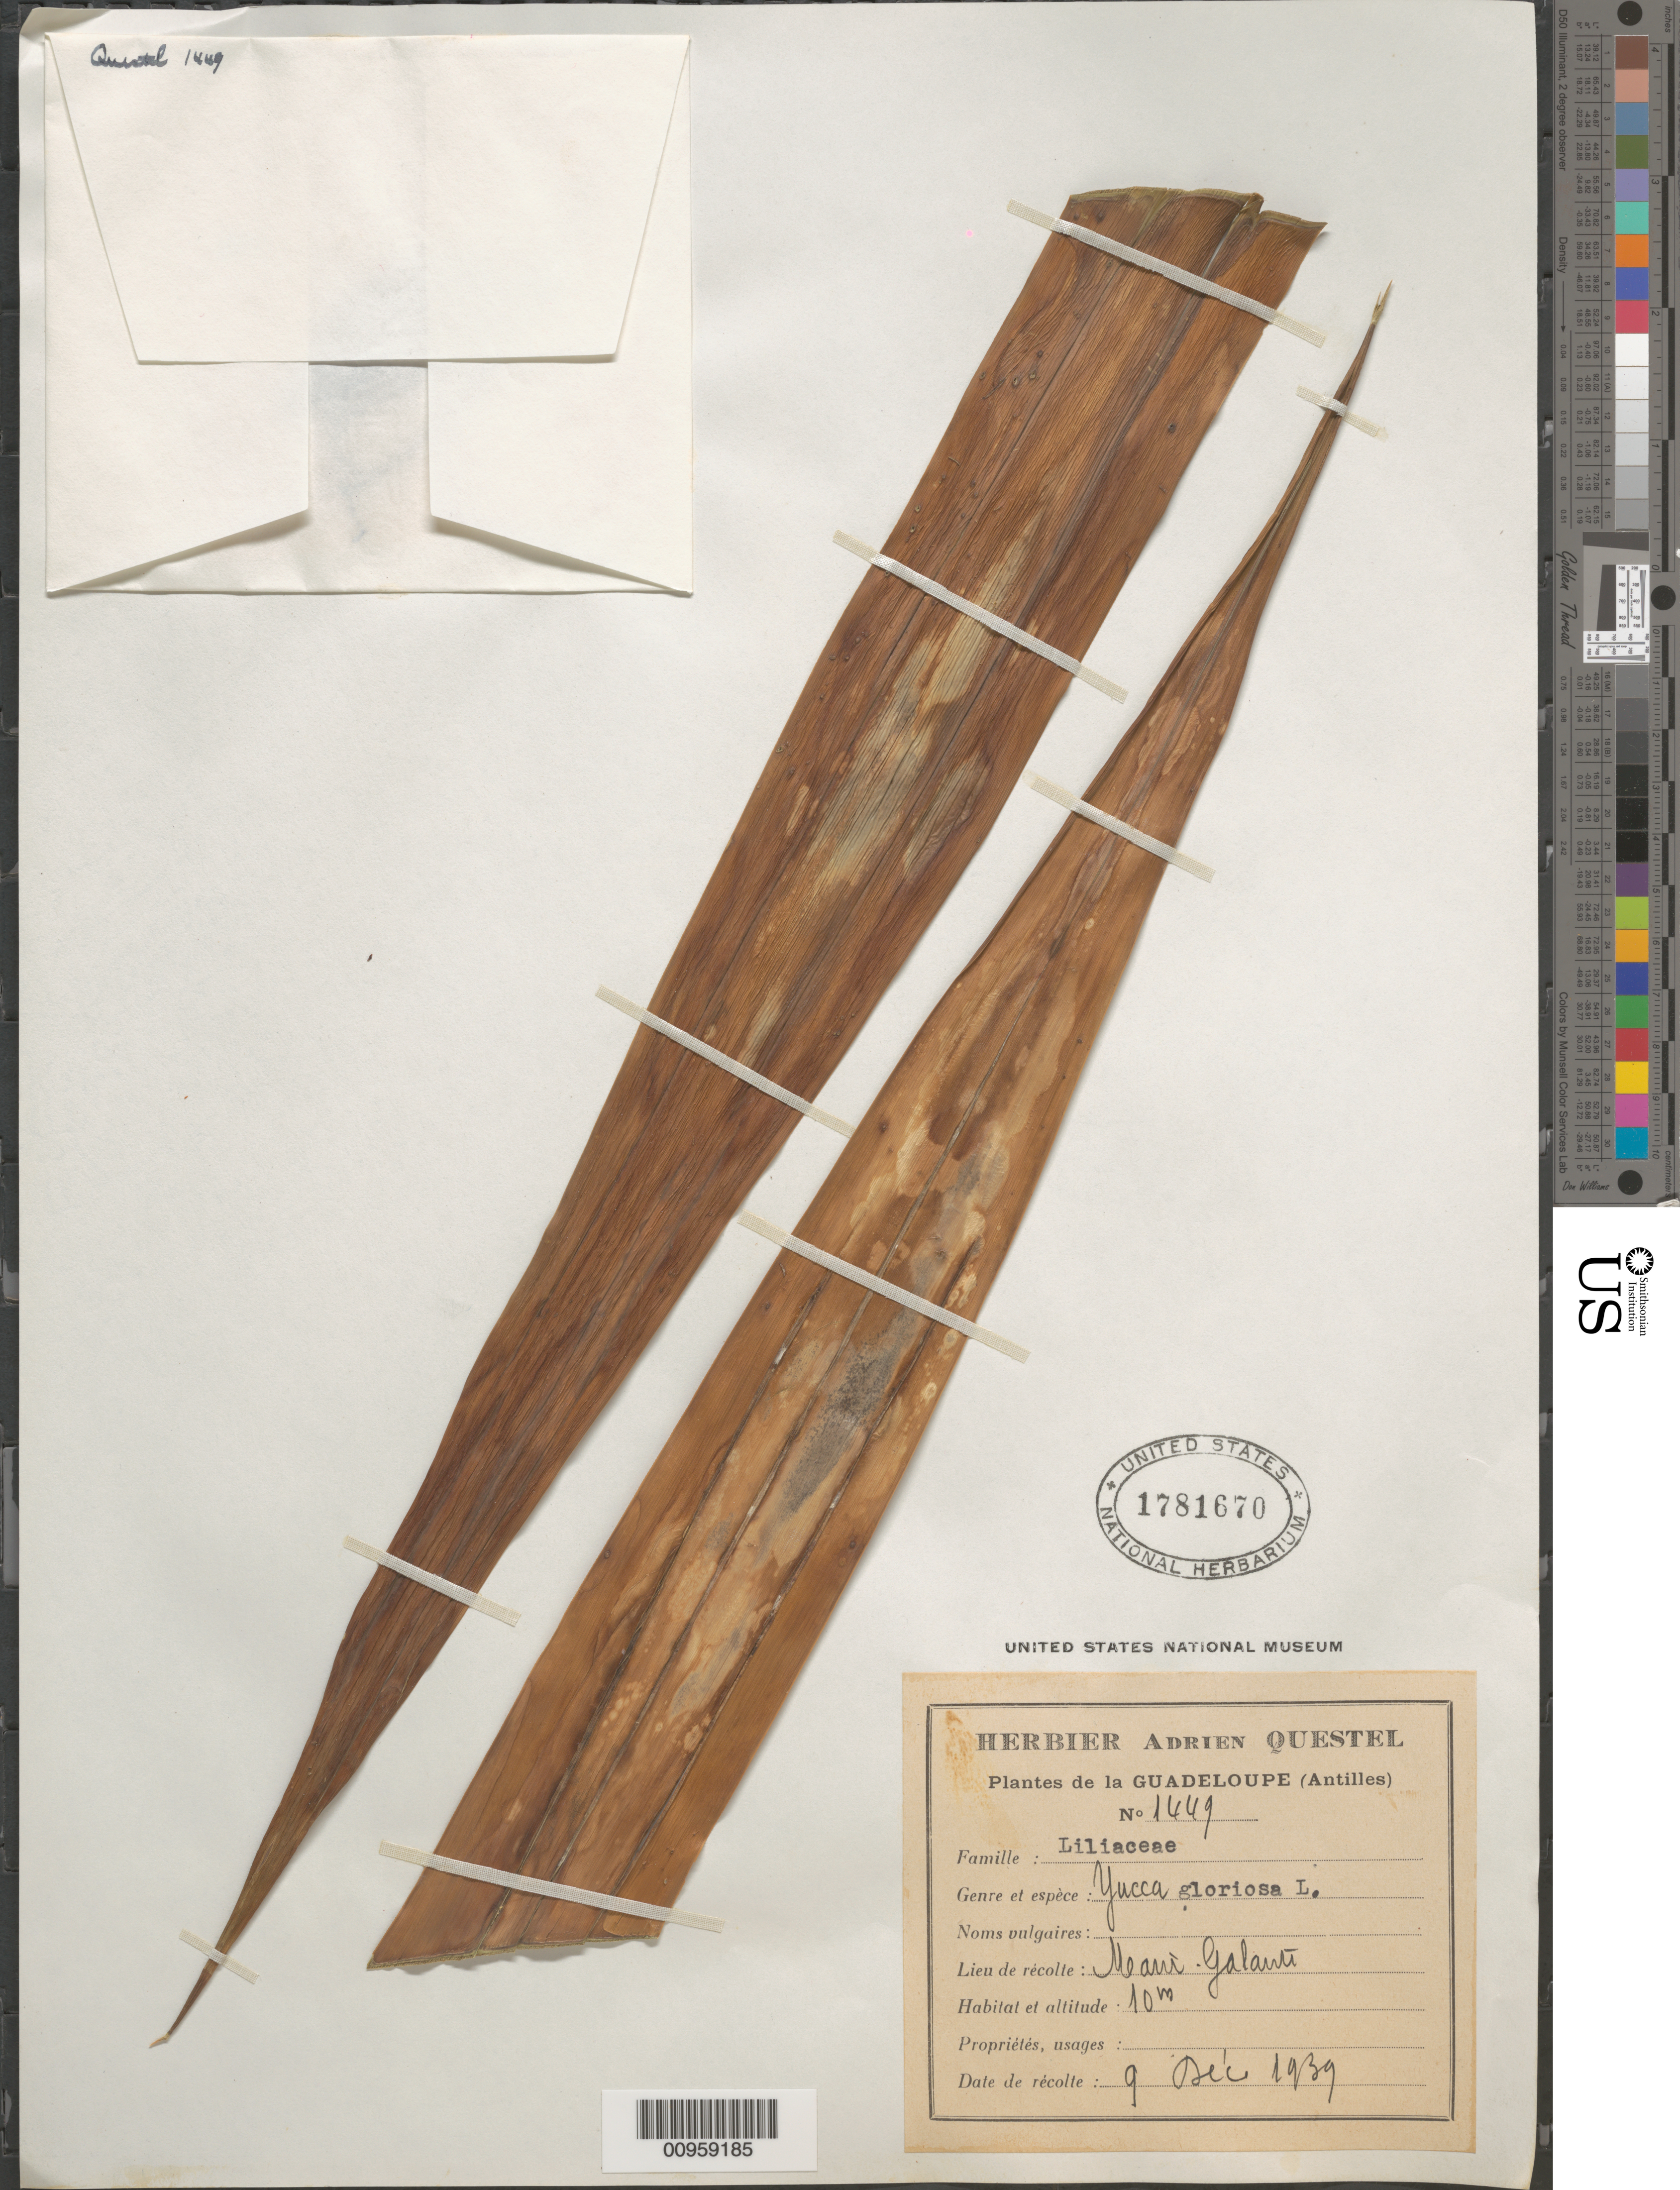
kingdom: Plantae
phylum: Tracheophyta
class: Liliopsida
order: Asparagales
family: Asparagaceae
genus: Yucca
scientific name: Yucca gloriosa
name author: L.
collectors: A. Questel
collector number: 1449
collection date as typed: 09 Dec 1939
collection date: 1939-12-09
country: Guadeloupe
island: Marie Galante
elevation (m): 10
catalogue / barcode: US 1781670